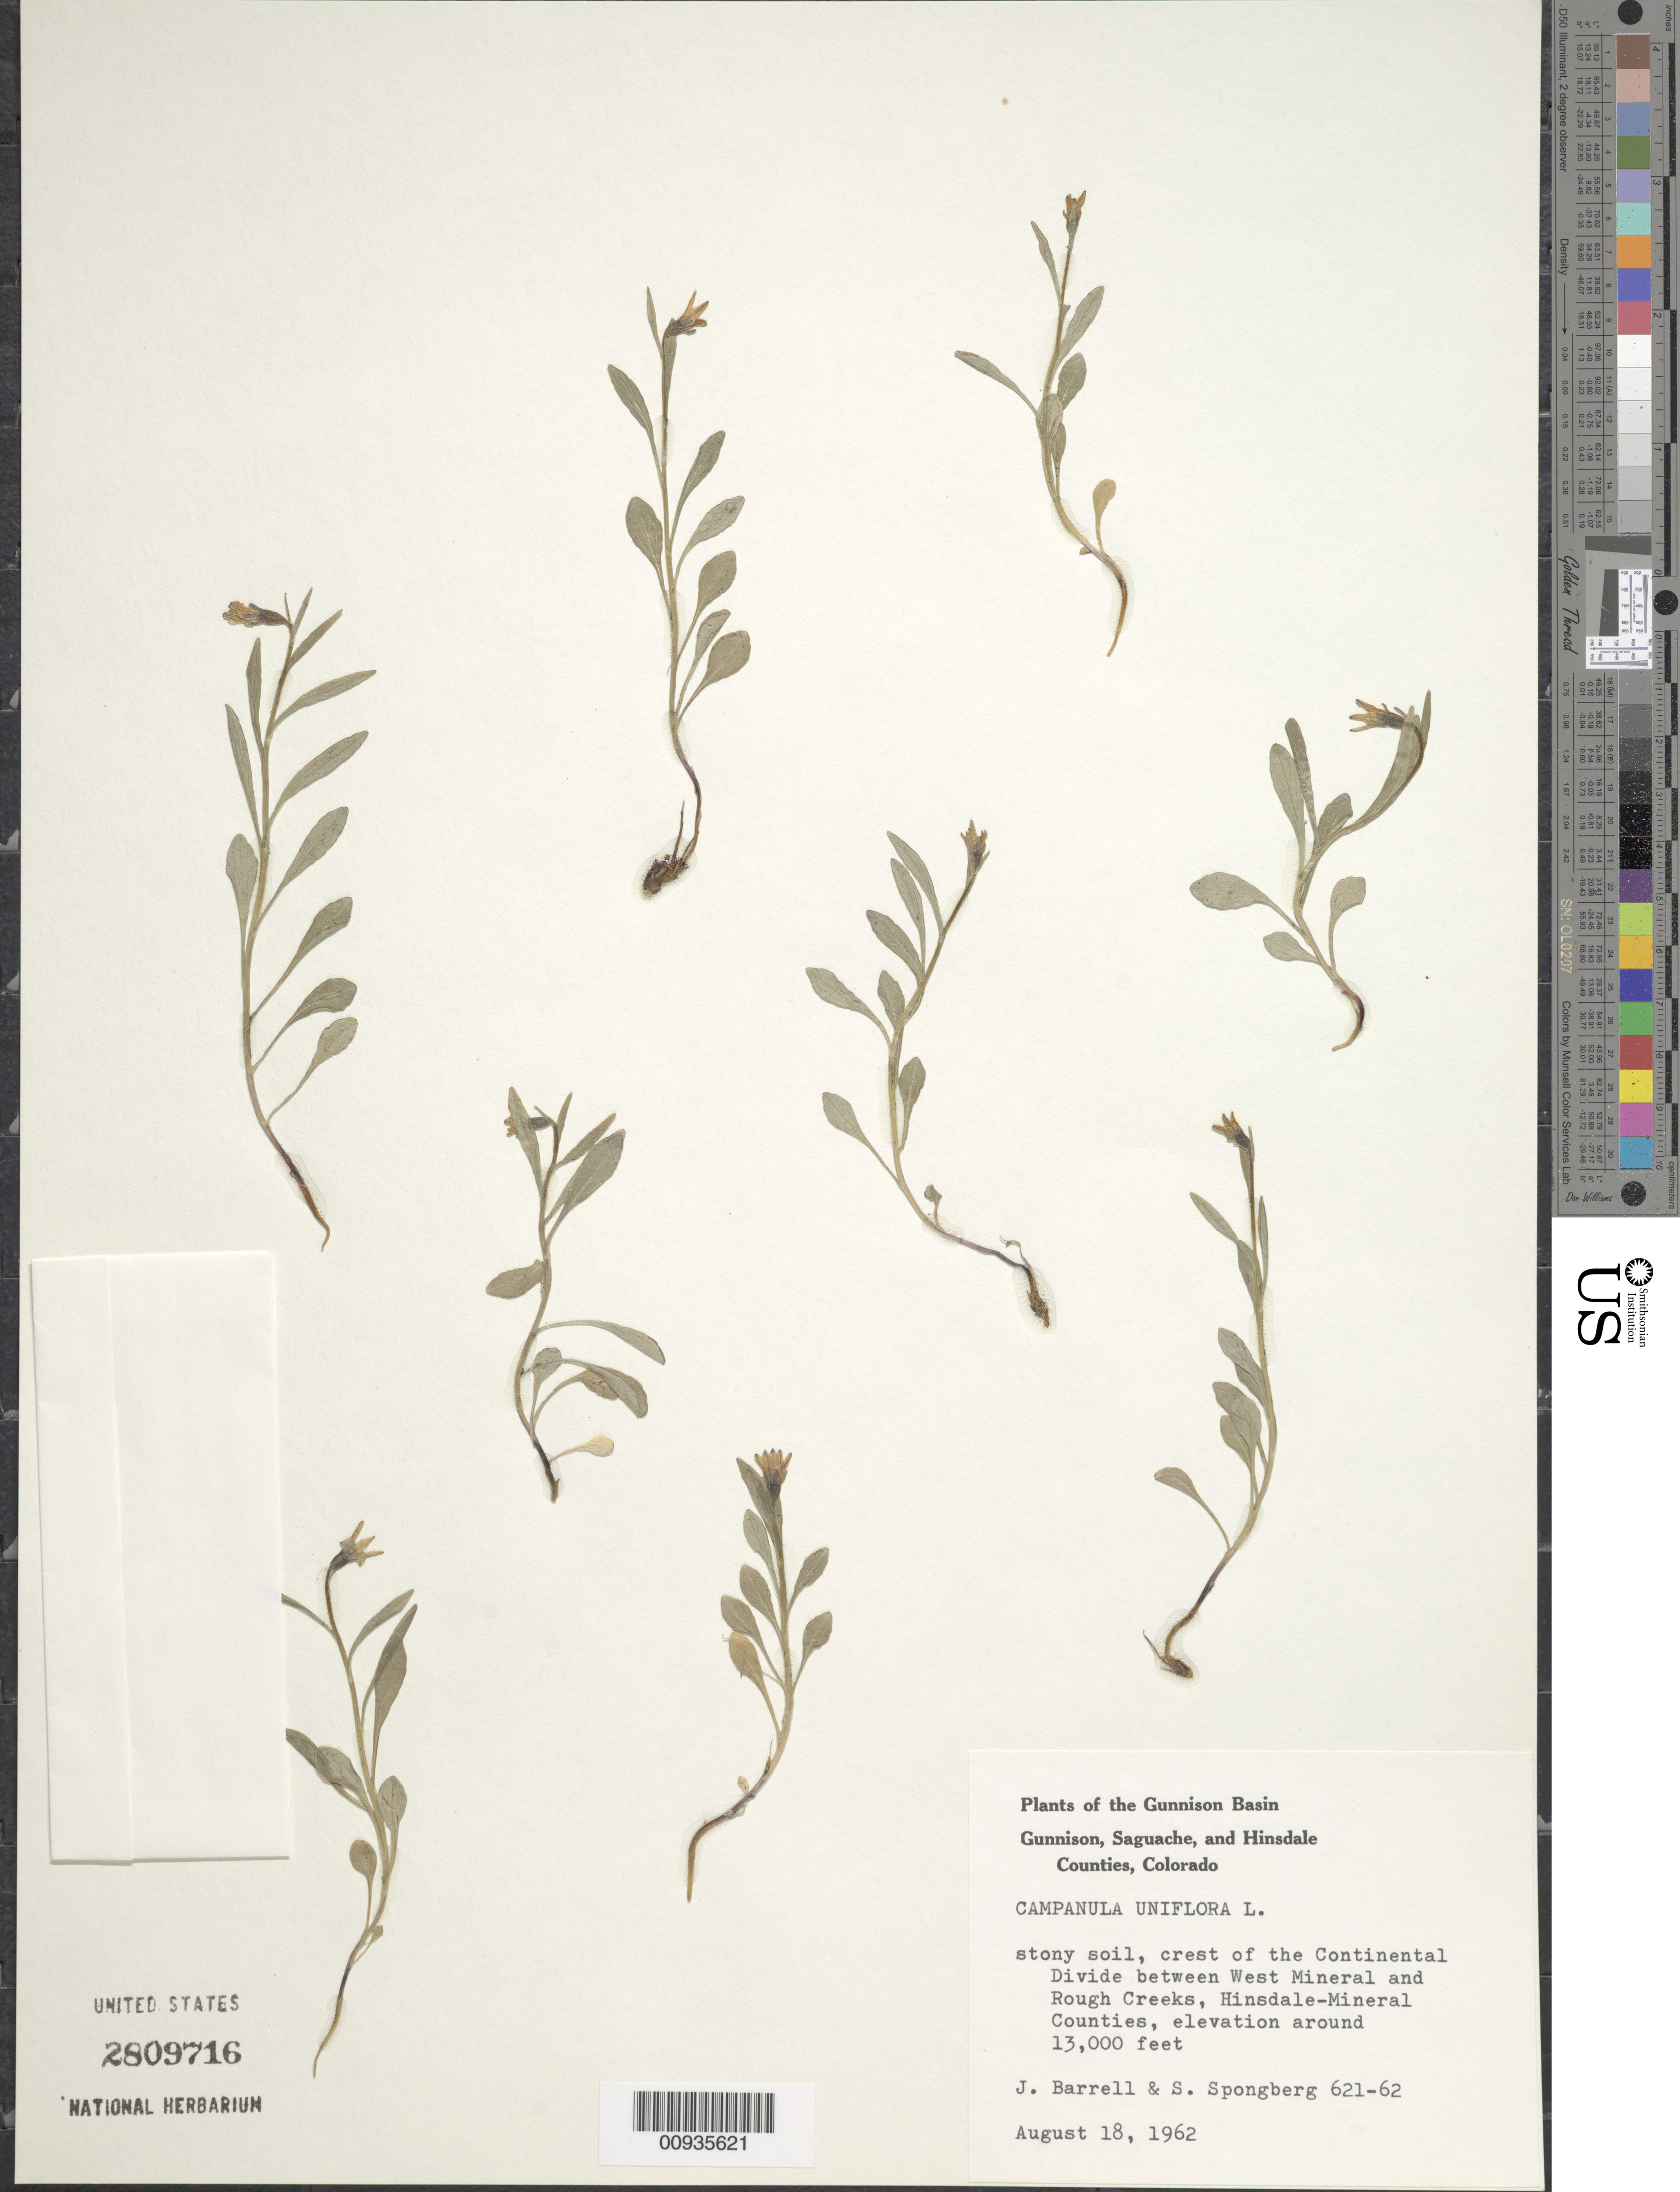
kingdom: Plantae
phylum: Tracheophyta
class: Magnoliopsida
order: Asterales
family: Campanulaceae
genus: Campanula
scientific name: Campanula uniflora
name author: L.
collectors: J. Barrell & S. A.Spongberg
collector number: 621-62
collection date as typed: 18 Aug 1962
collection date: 1962-08-18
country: United States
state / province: Colorado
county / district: Hinsdale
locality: crest of the Continental Divide between West Mineral and Rough Creeks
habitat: stony soil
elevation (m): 3962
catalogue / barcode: US 2809716